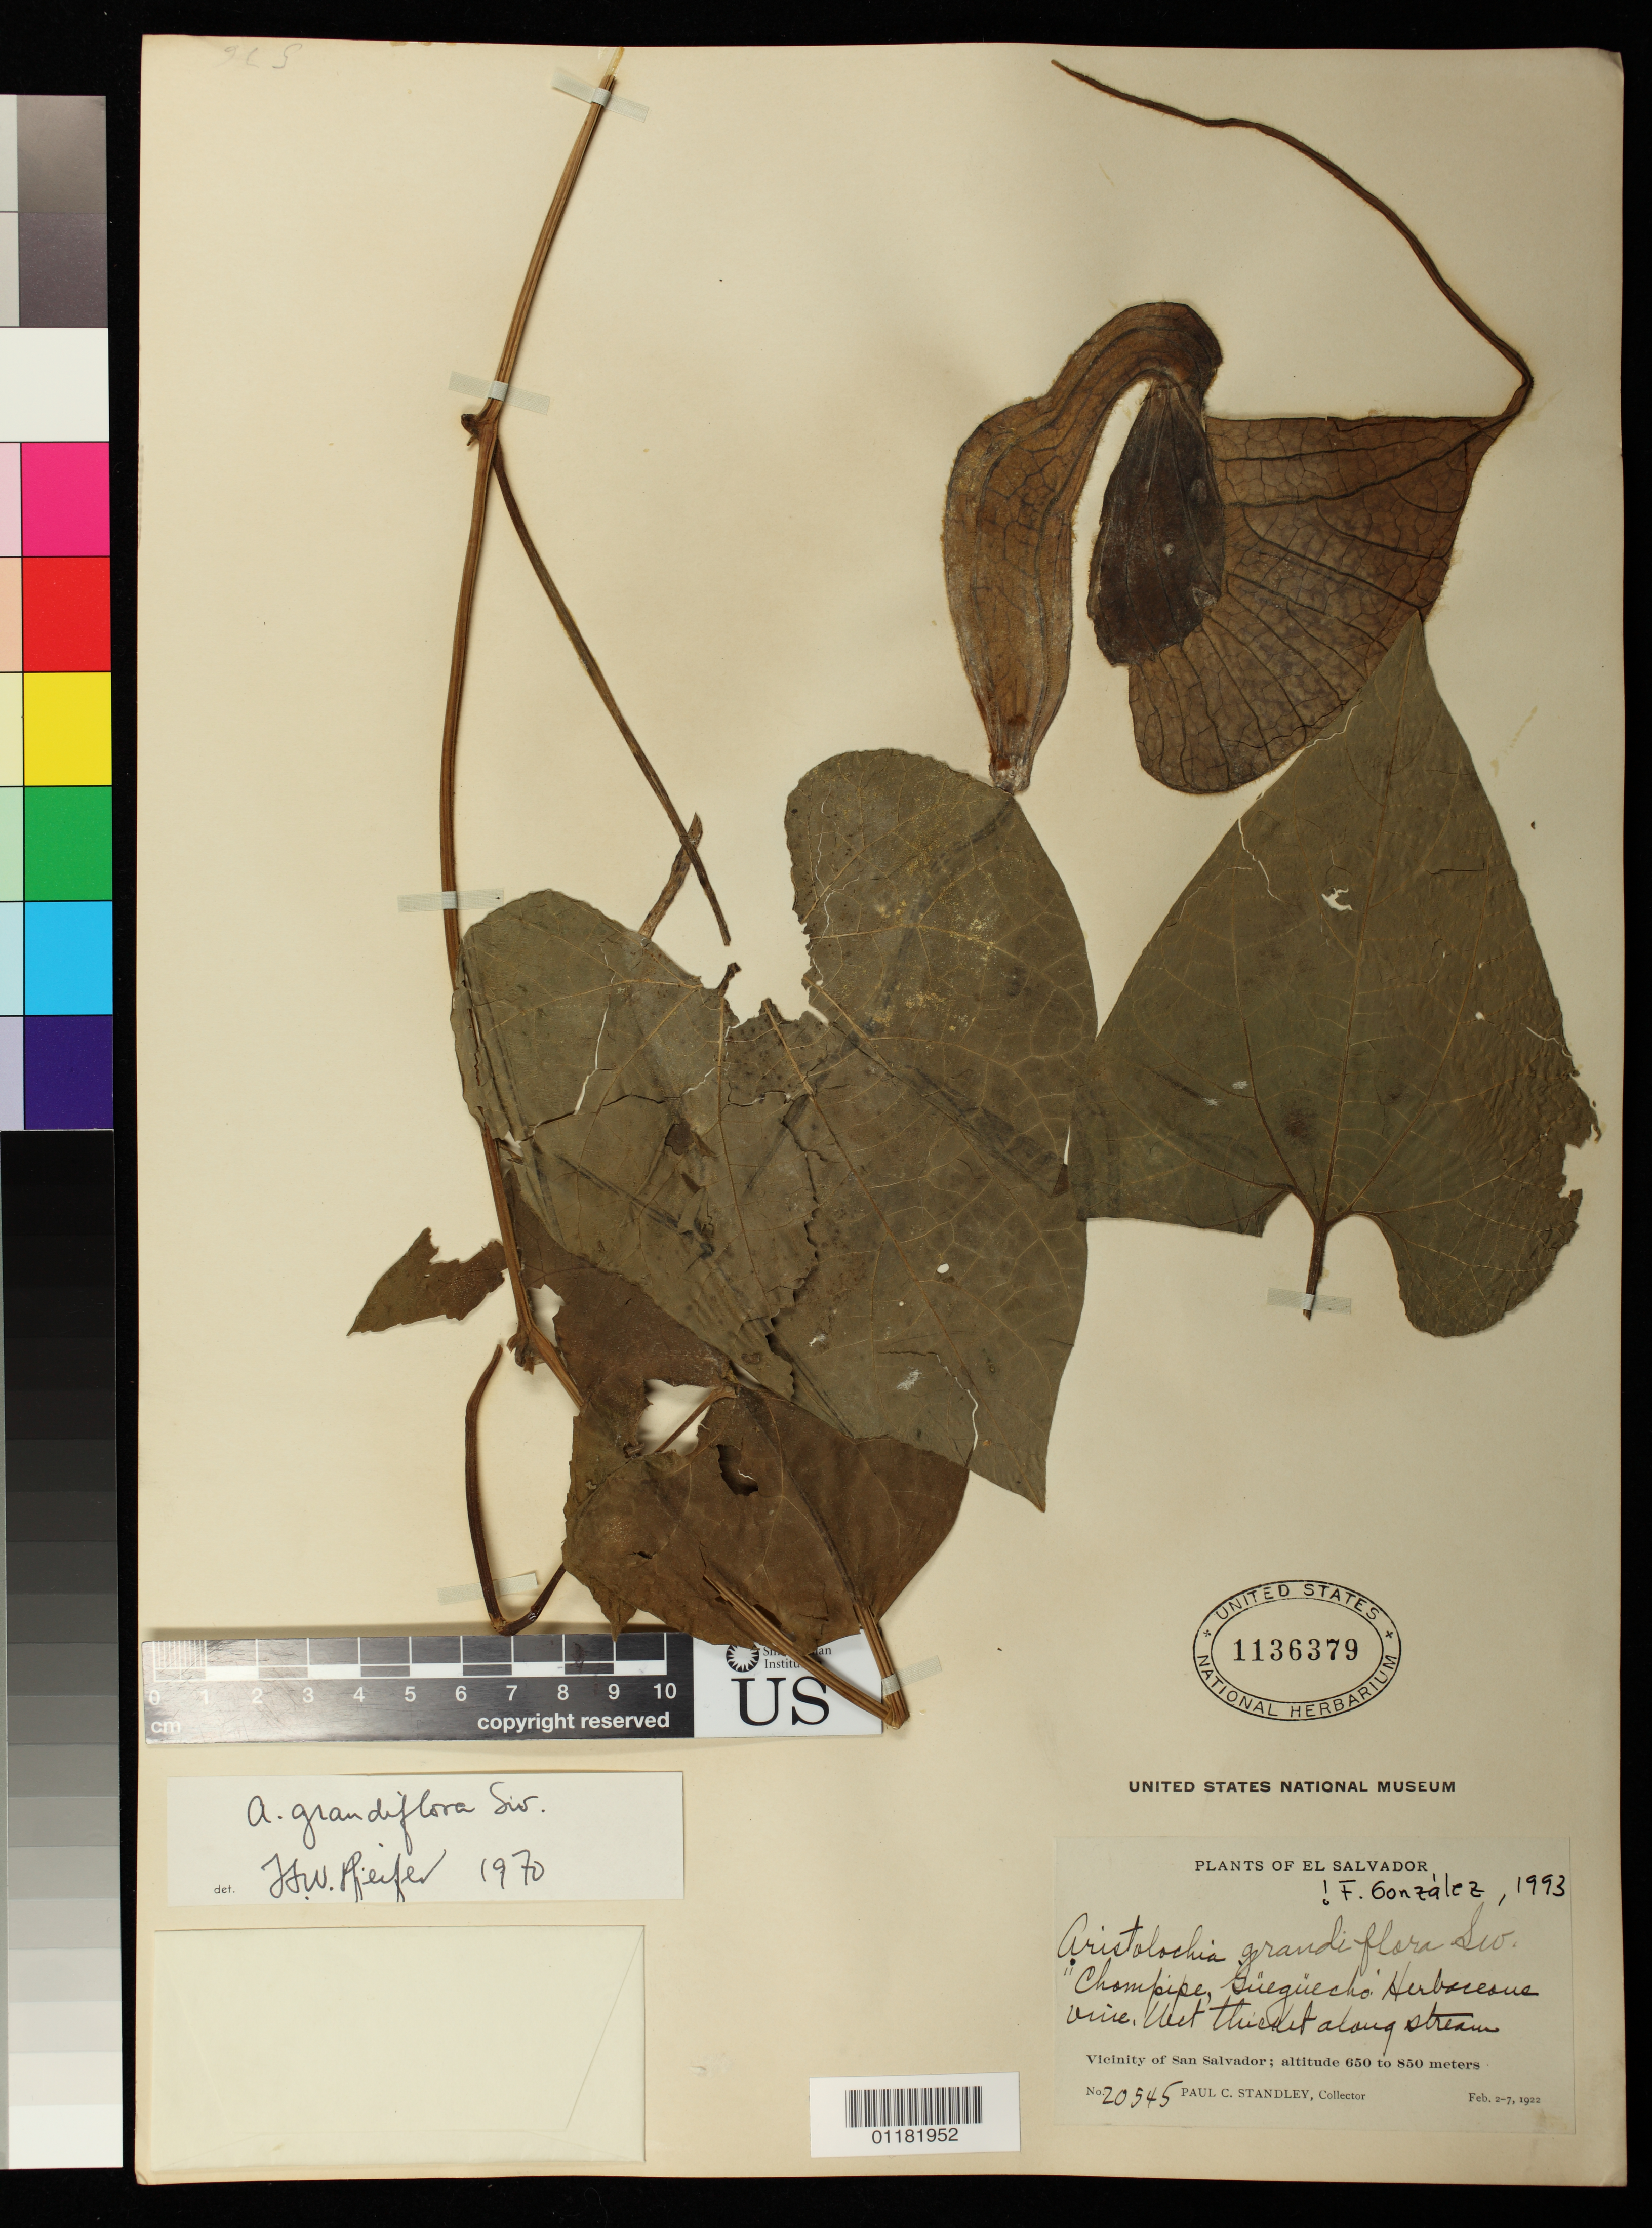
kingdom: Plantae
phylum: Tracheophyta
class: Magnoliopsida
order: Piperales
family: Aristolochiaceae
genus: Aristolochia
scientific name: Aristolochia grandiflora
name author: Sw.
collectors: P. C. Standley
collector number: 20545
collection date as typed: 02 Feb 1922 to 07 Feb 1922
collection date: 1922-02-02/1922-02-07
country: El Salvador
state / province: San Salvador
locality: Vicinity of San Salvador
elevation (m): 650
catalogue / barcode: US 1136379